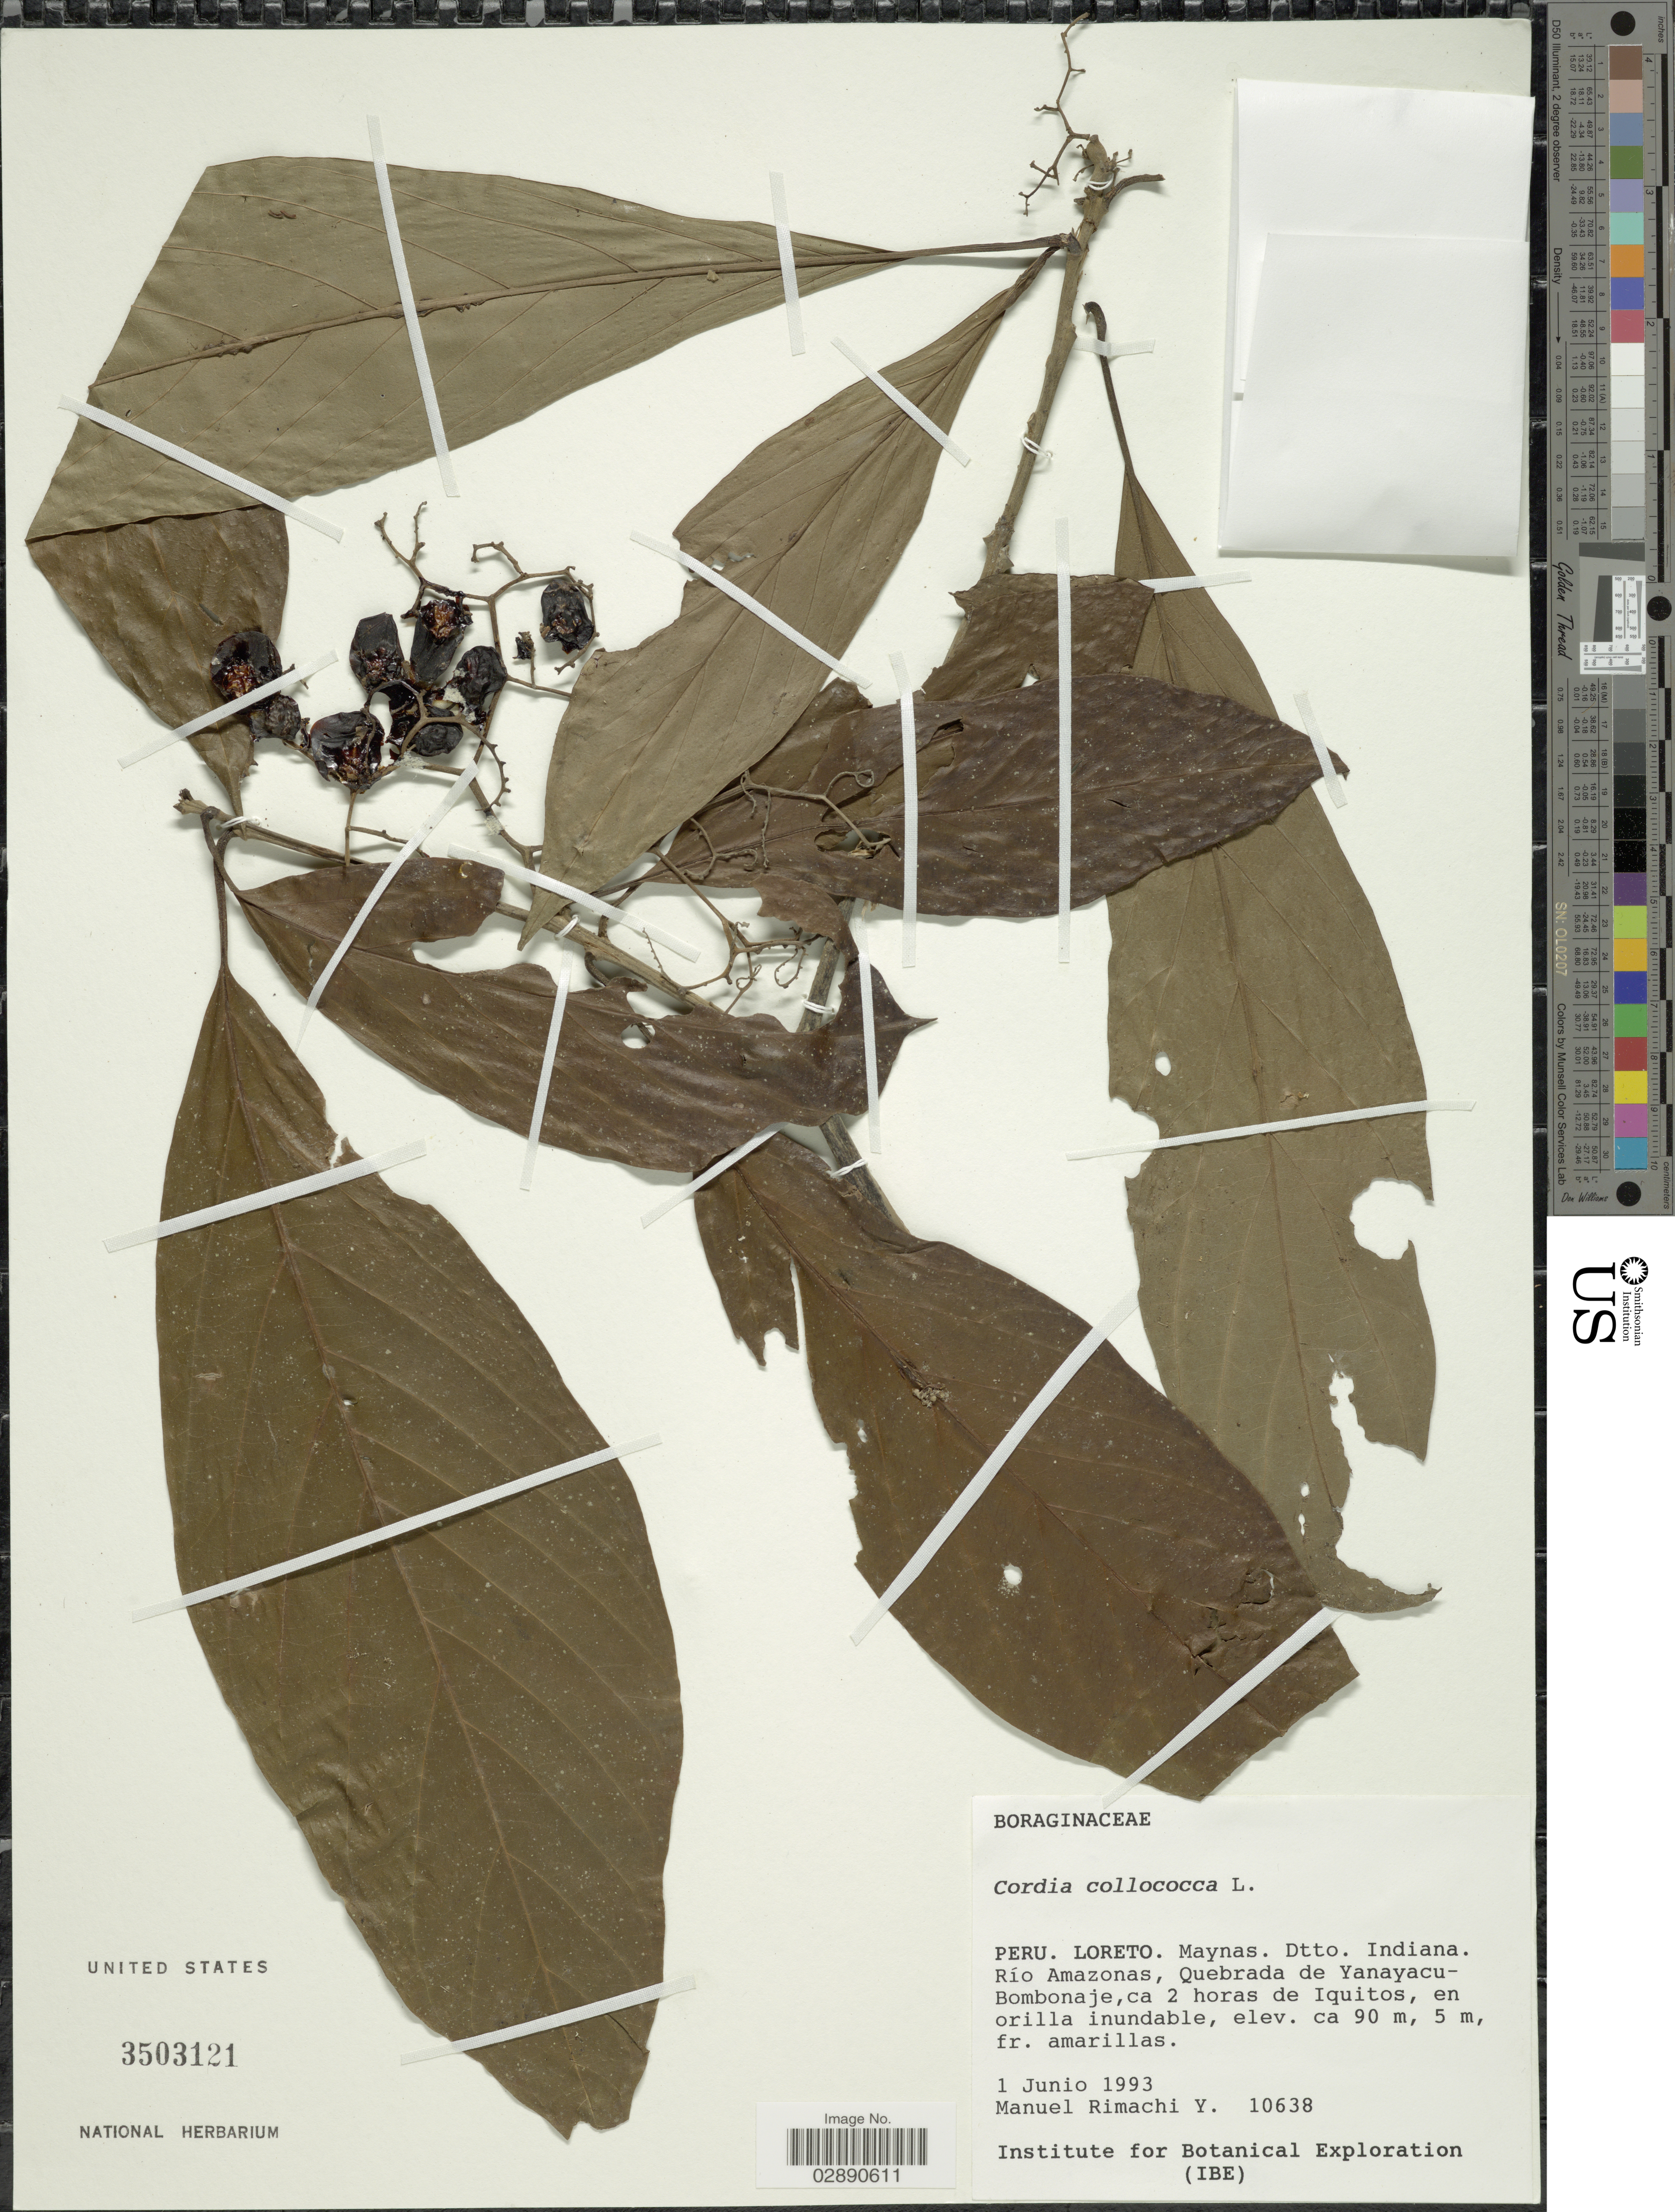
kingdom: Plantae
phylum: Tracheophyta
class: Magnoliopsida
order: Boraginales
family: Cordiaceae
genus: Cordia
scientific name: Cordia collococca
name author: L.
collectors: M. Rimachi Y.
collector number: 10638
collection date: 1993-06-01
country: Peru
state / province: Loreto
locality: Maynas. Dtto. Indiana. Río Amazonas, Quebrada de Yanayacu-Bombonaje, ca 2 horas de Iquitos.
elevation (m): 90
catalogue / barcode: US 3503121